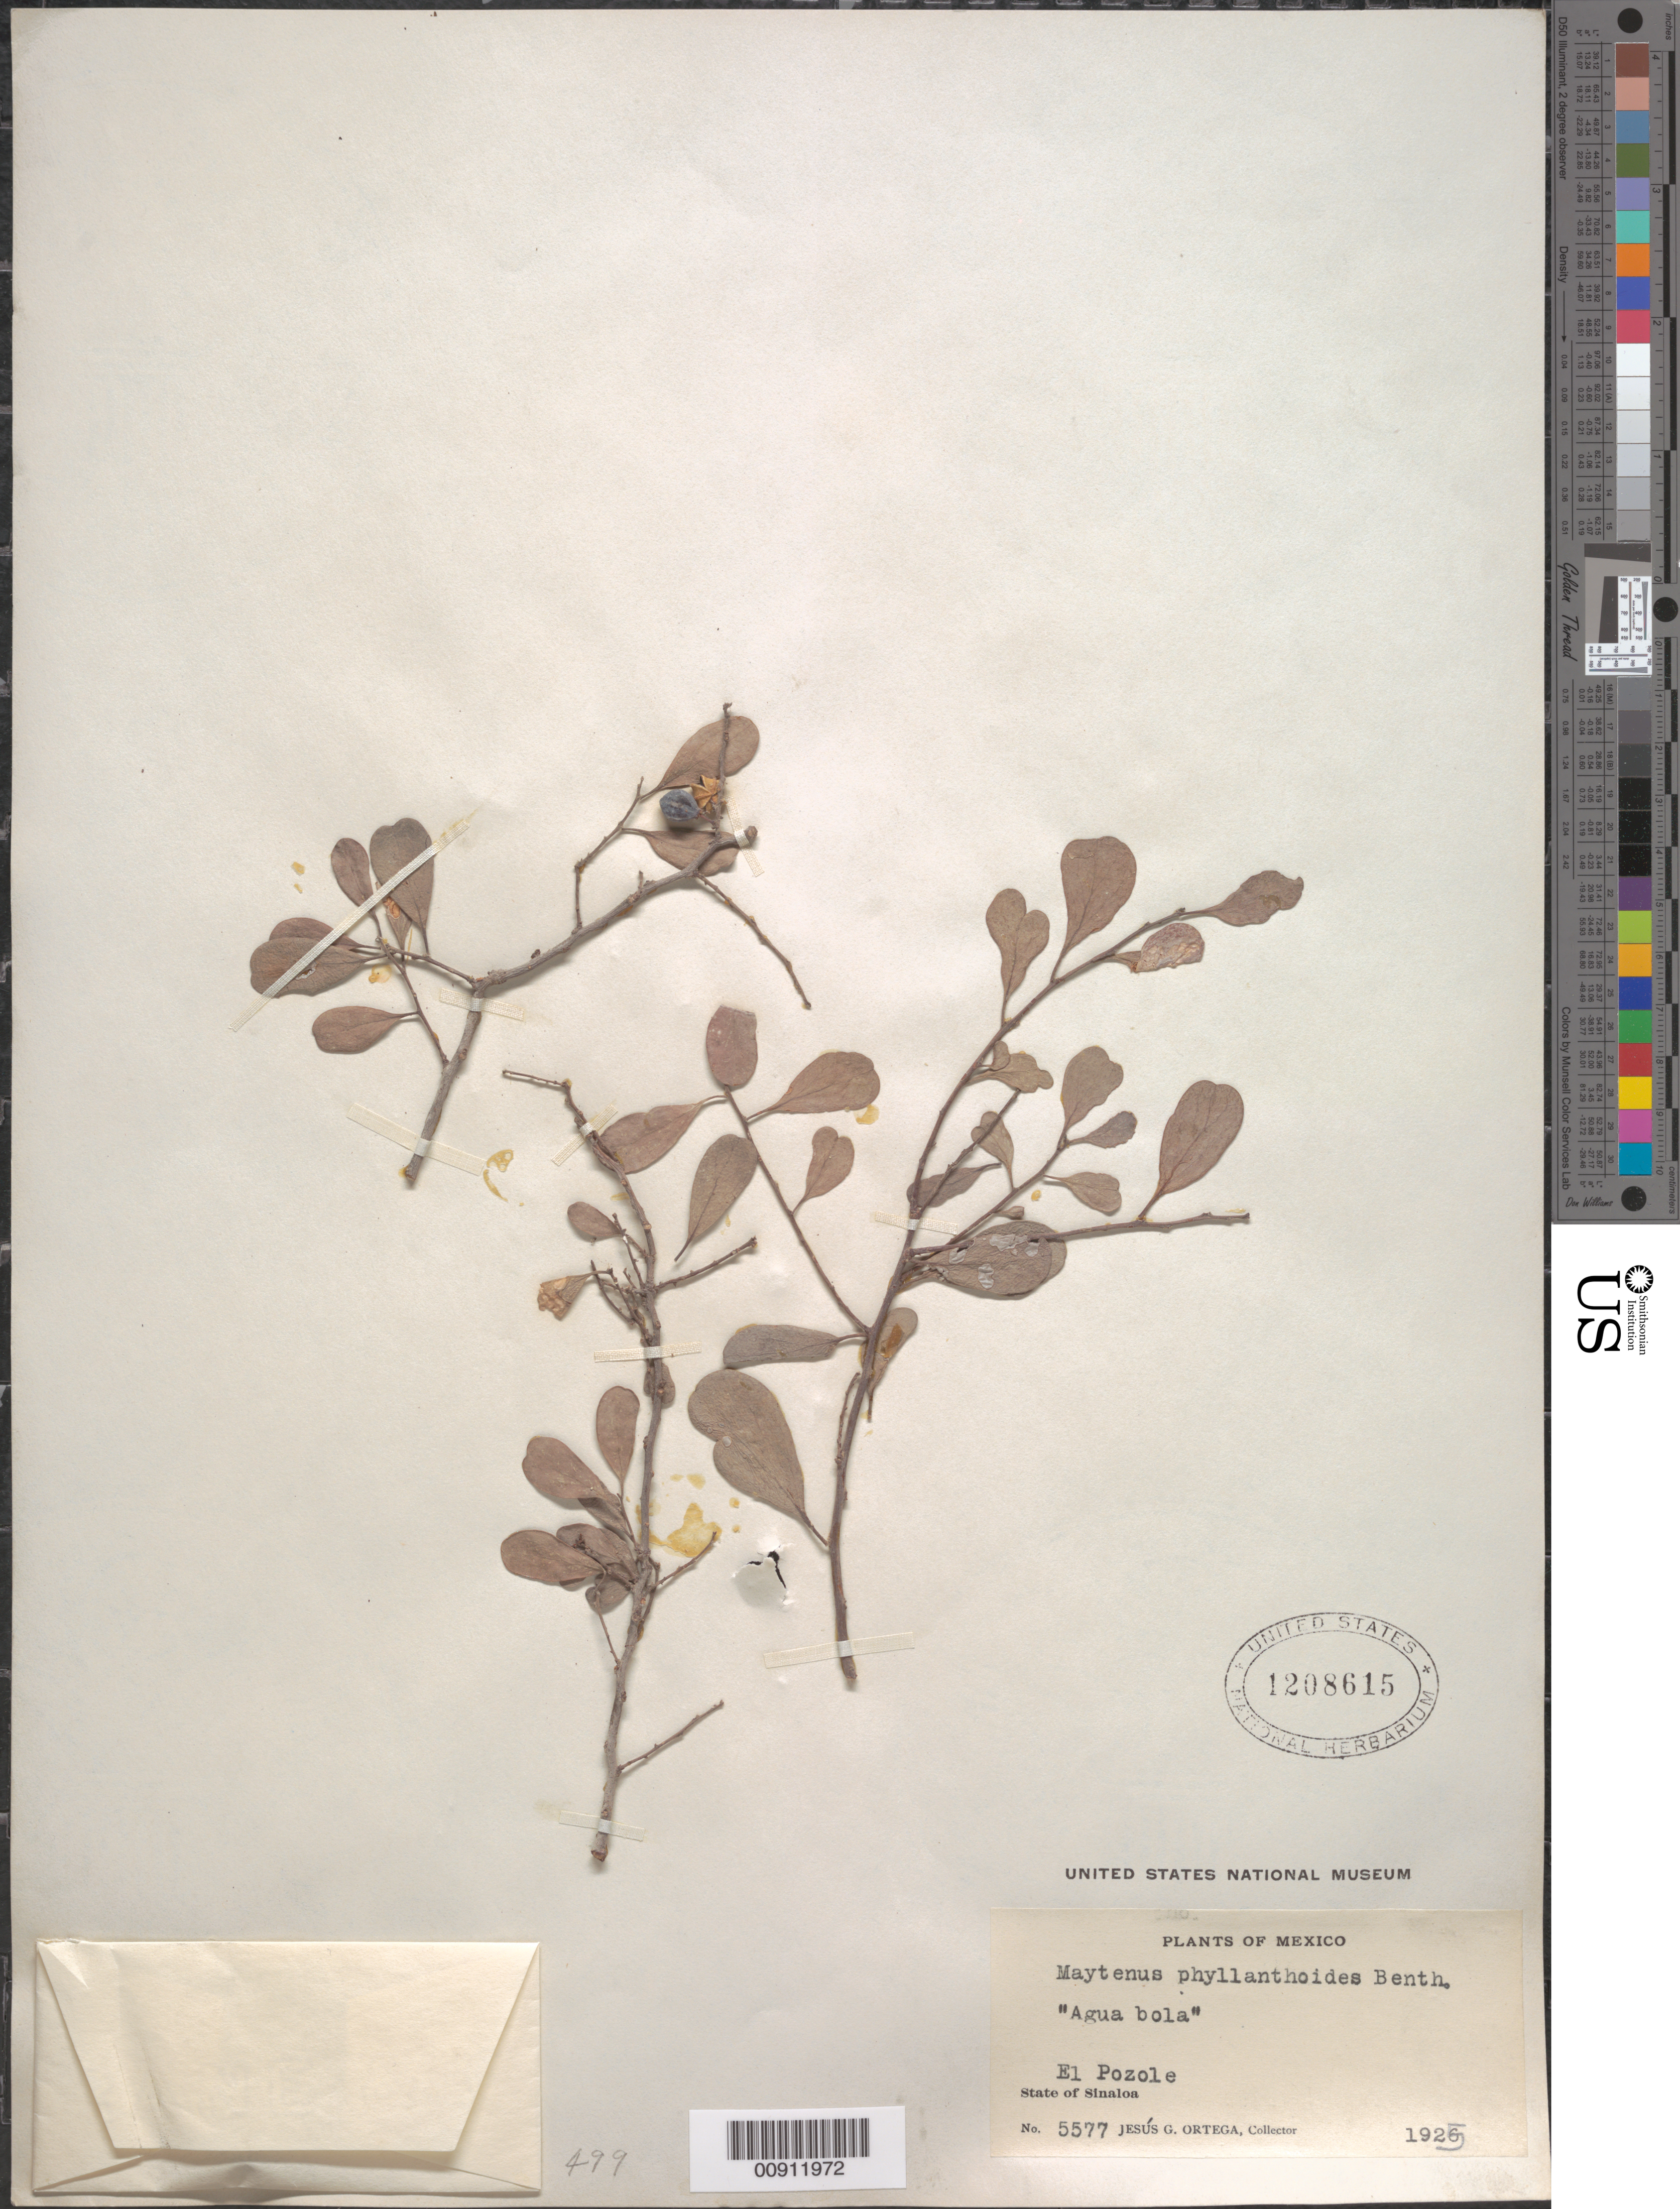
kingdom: Plantae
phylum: Tracheophyta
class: Magnoliopsida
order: Celastrales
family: Celastraceae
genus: Tricerma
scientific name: Tricerma phyllanthoides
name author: (Benth.) Lundell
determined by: Strong, Mark T., (BOT), Smithsonian Institution - National Museum of Natural History (UNITED STATES)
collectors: J. Ortega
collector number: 5577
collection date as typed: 1925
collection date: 1925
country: Mexico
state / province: Sinaloa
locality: El Pozole, State of Sinaloa.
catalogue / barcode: US 1208615